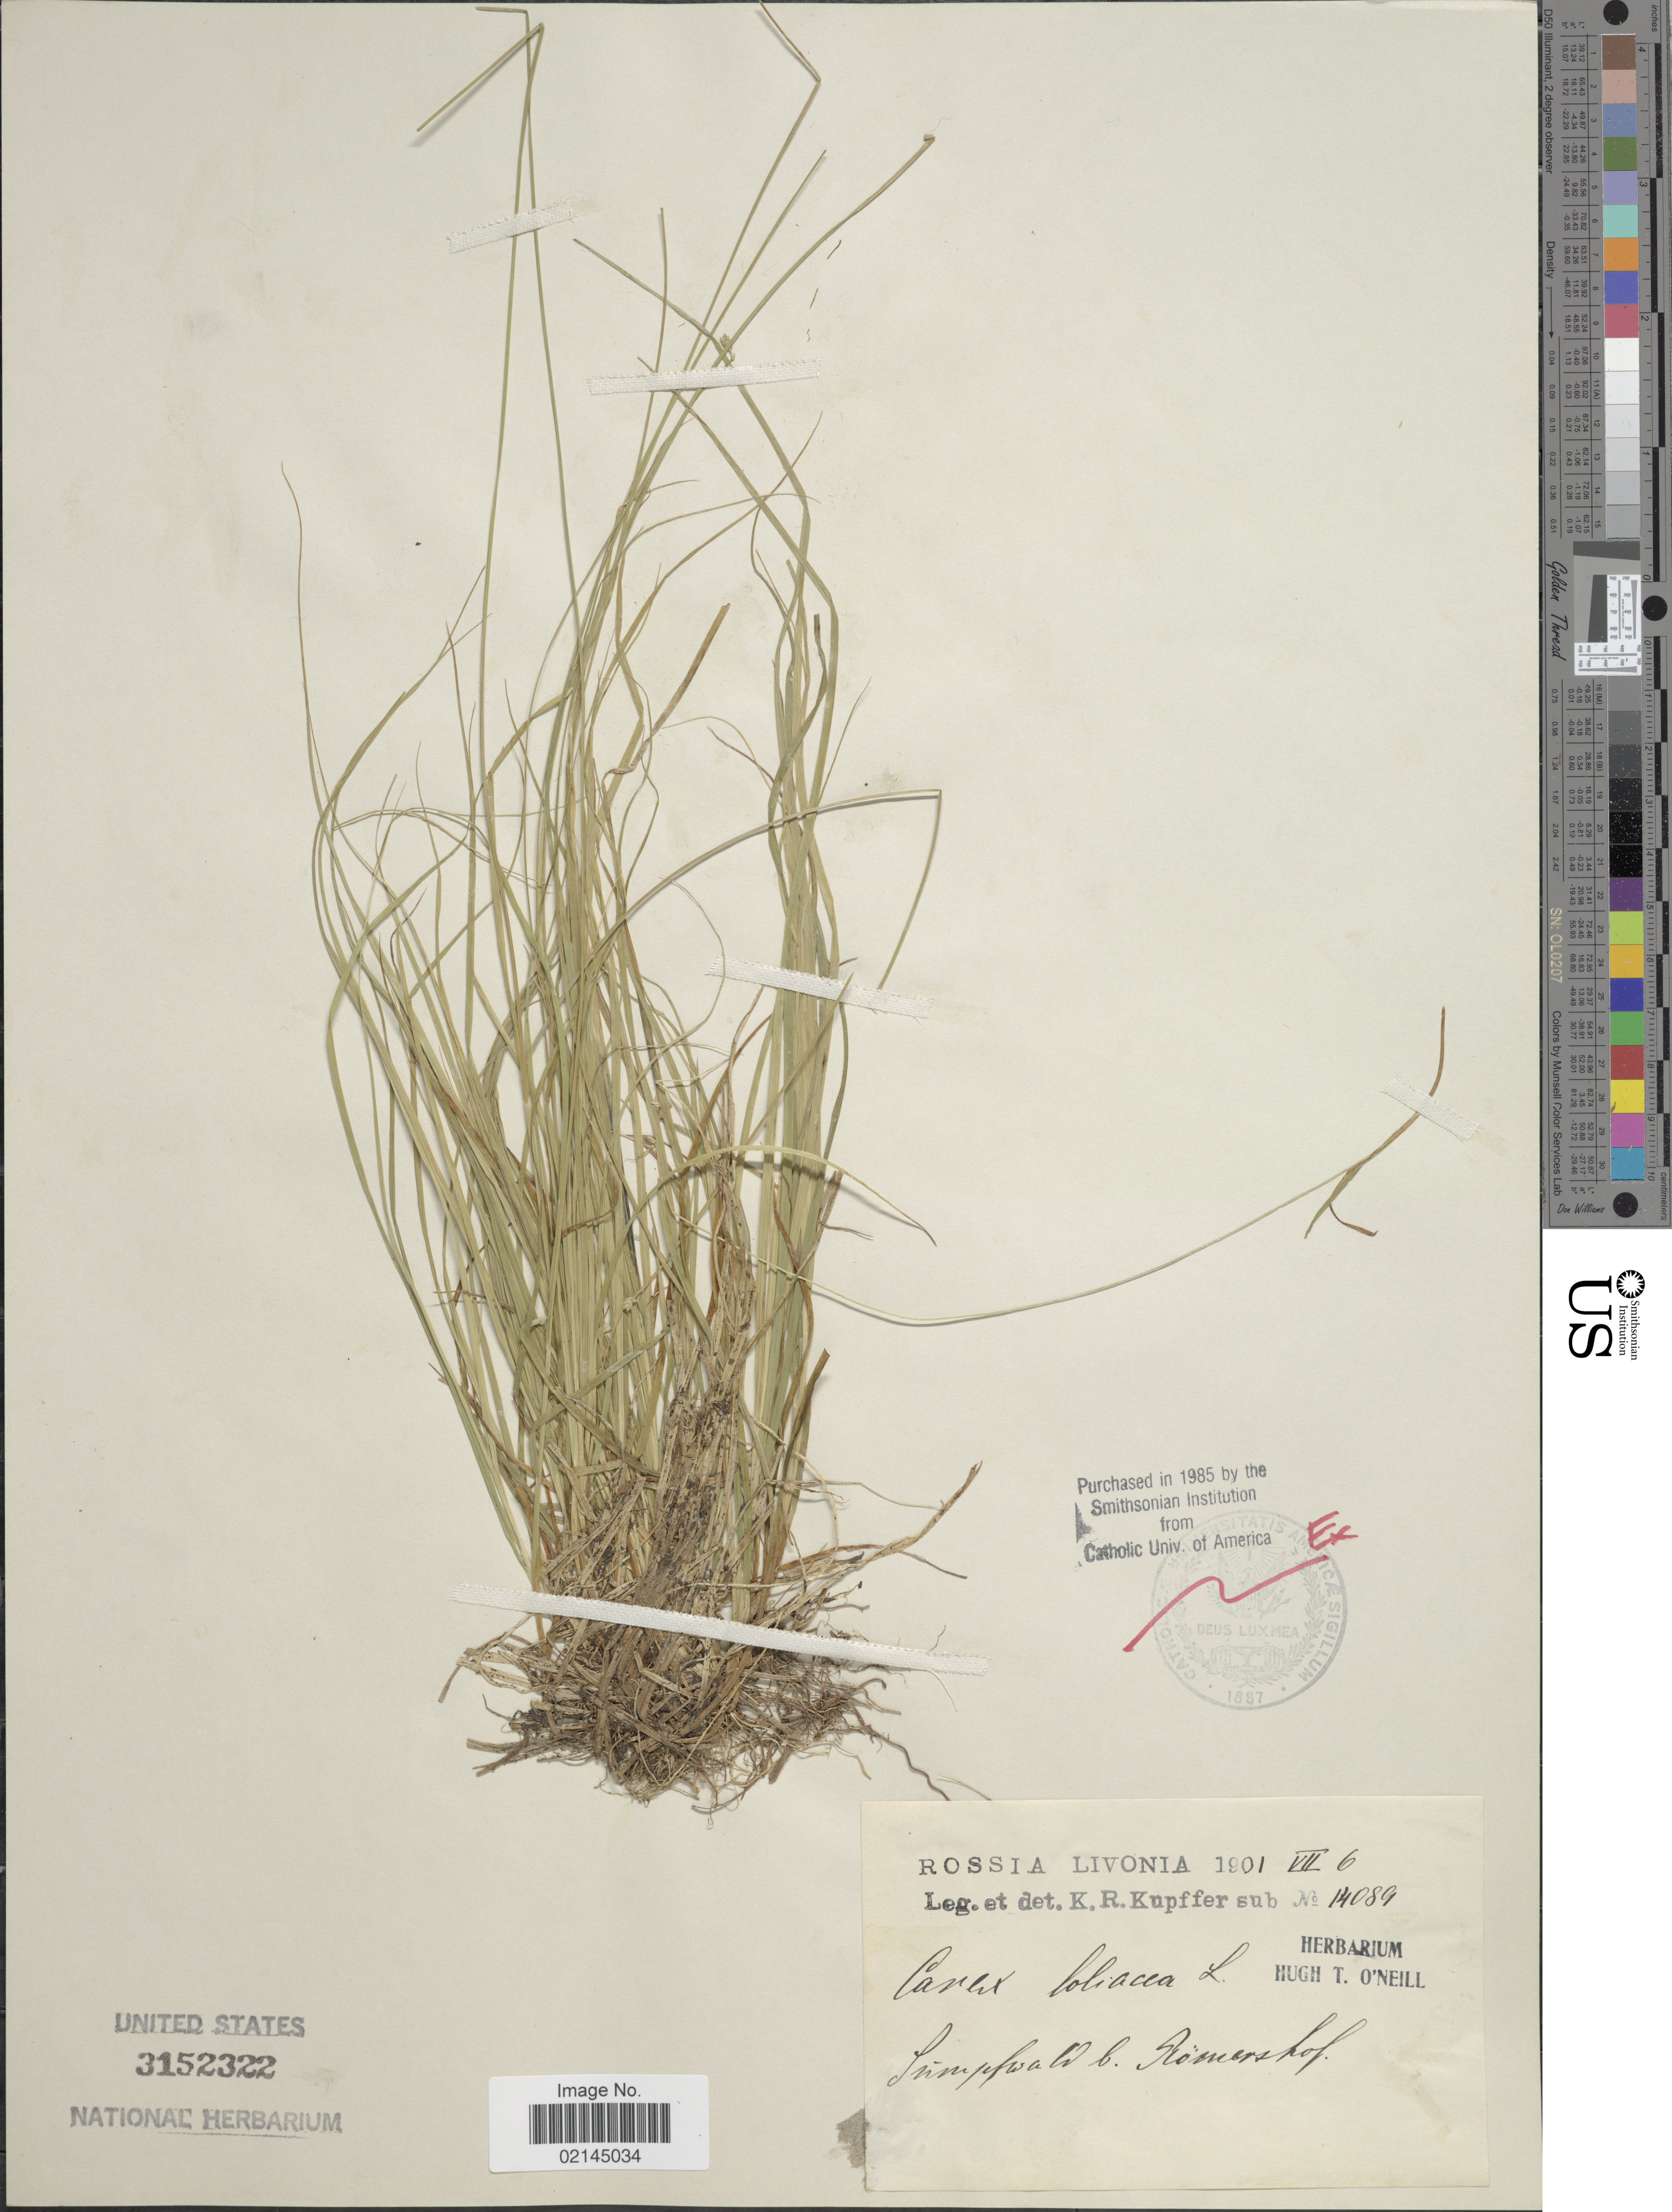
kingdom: Plantae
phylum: Tracheophyta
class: Liliopsida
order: Poales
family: Cyperaceae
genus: Carex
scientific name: Carex loliacea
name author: L.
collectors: K. Kupffer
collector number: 14089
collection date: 1901-07-06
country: Russian Federation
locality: Rossia Livonia, Suimfsa W b. Somershof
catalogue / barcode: US 3152322